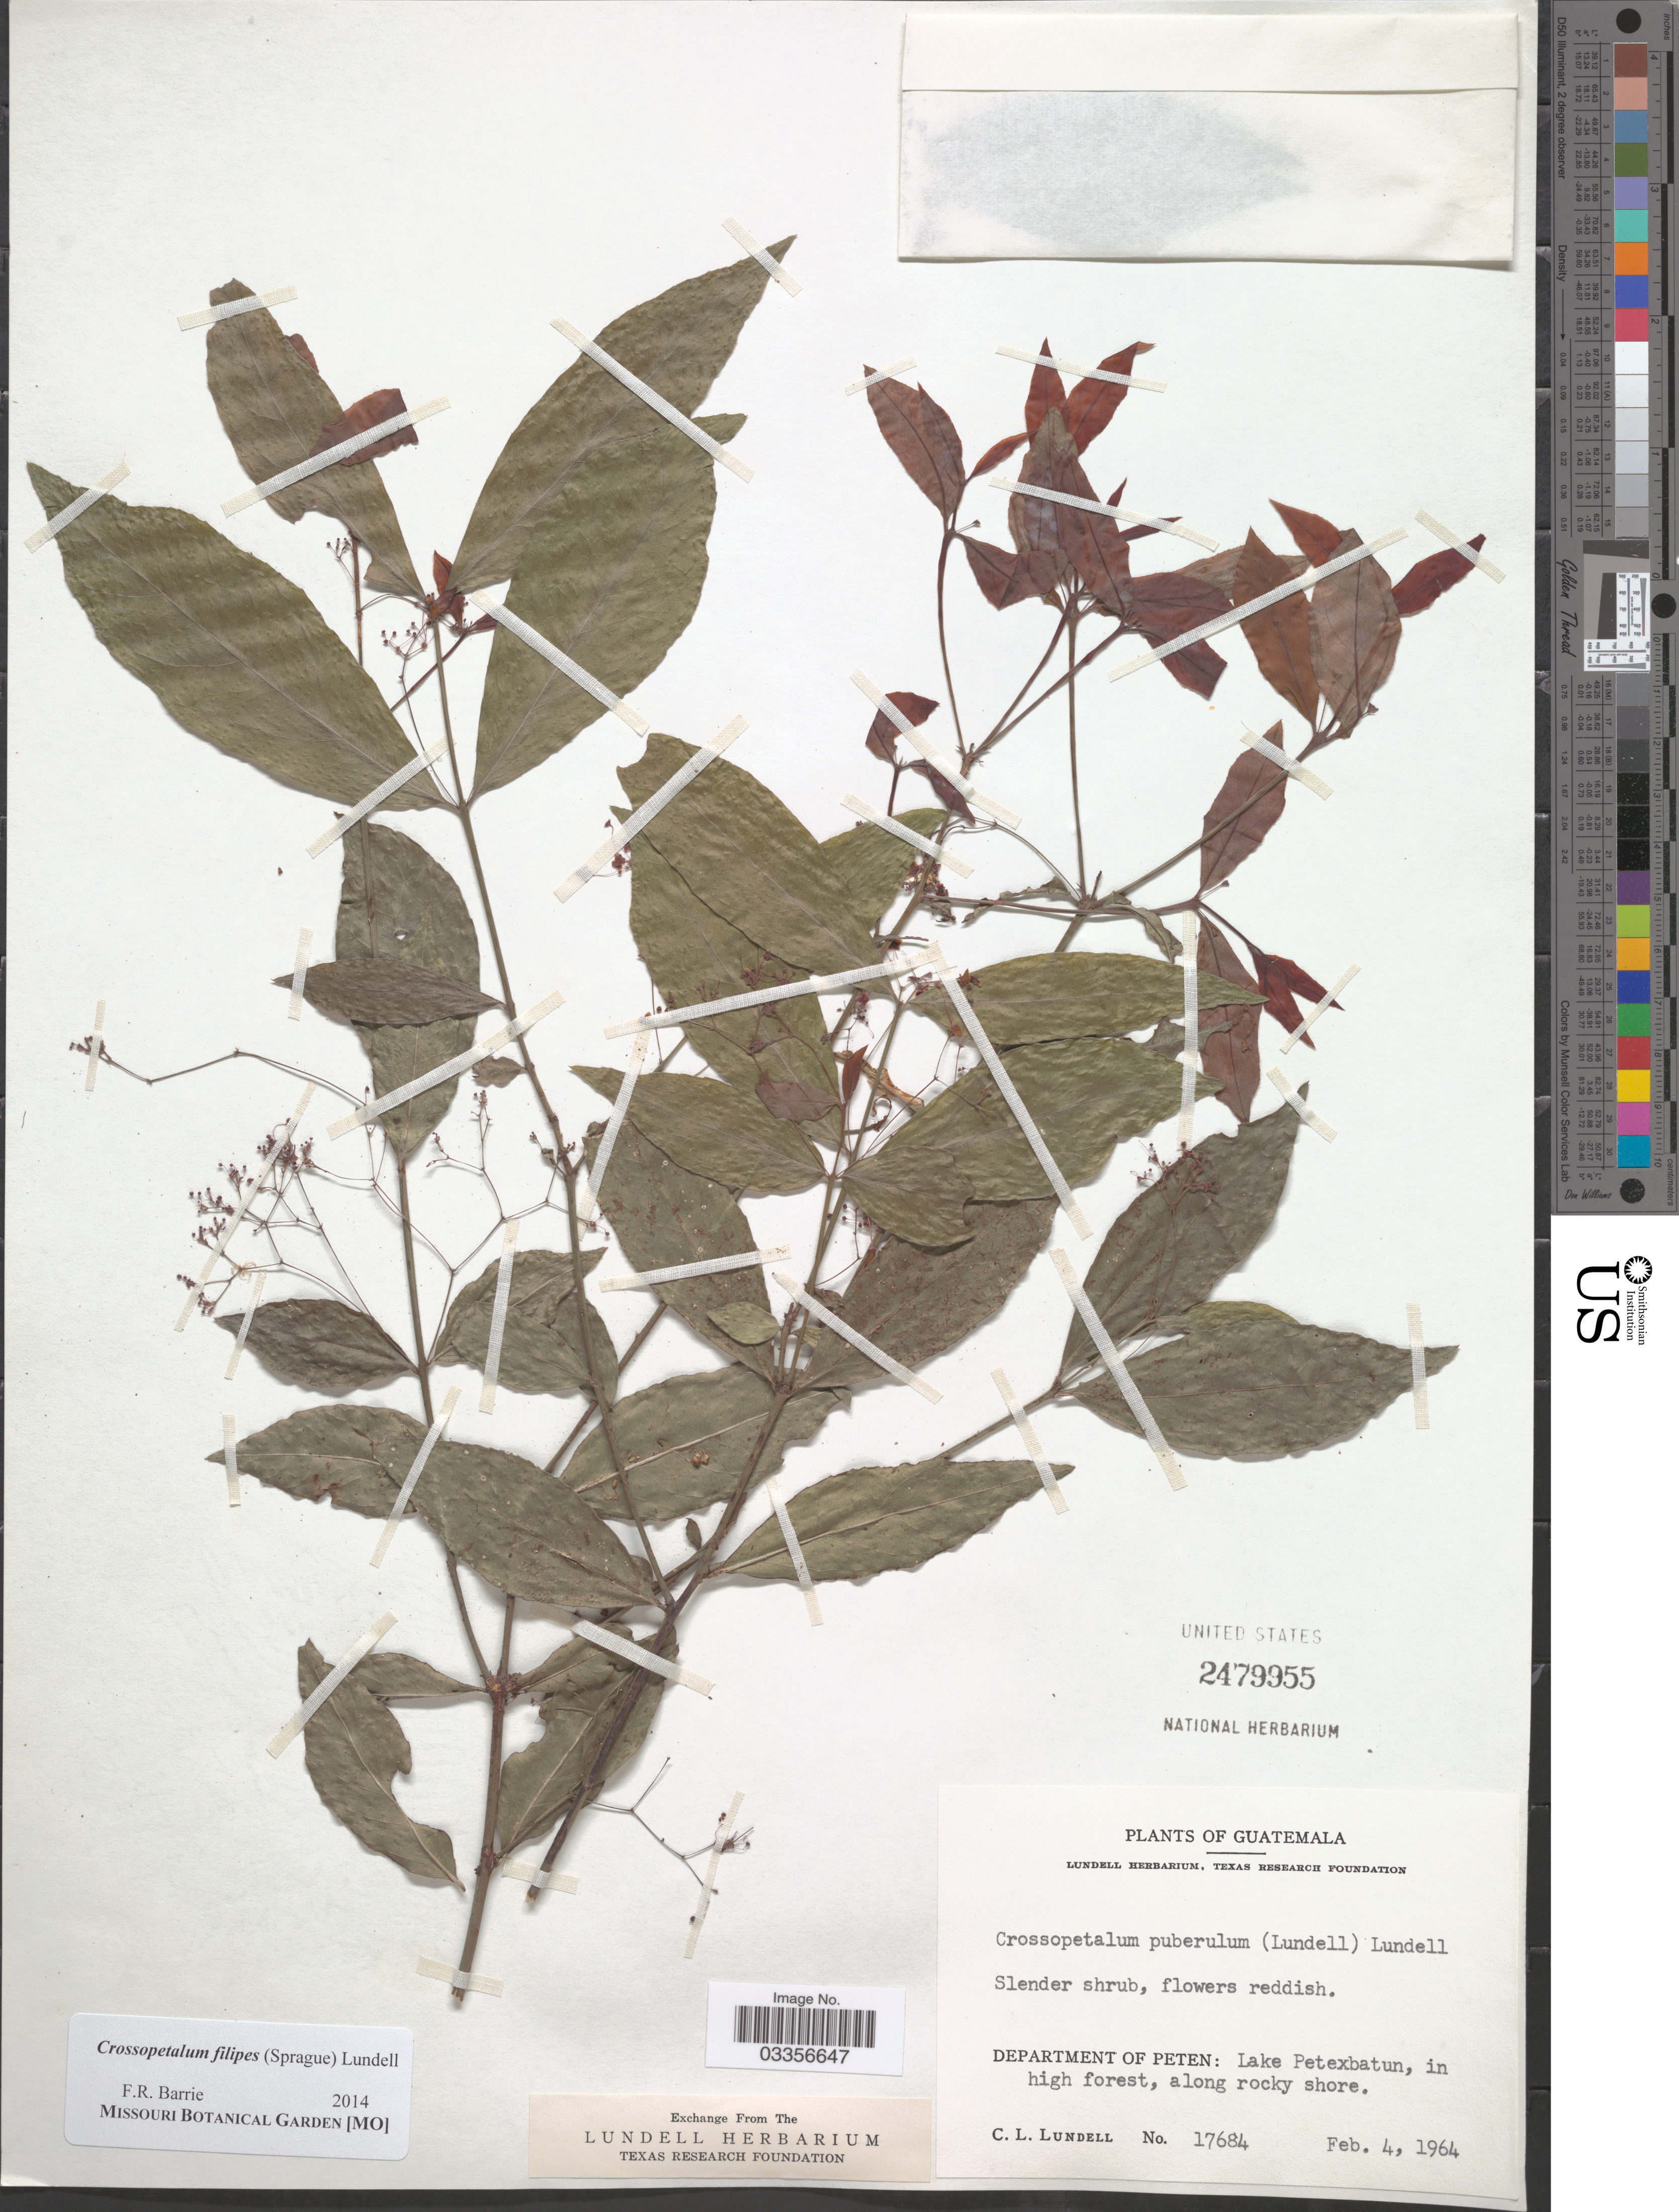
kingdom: Plantae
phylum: Tracheophyta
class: Magnoliopsida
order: Celastrales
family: Celastraceae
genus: Crossopetalum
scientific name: Crossopetalum filipes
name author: (Sprague) Lundell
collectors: C. L. Lundell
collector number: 17684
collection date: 1964-02-04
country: Guatemala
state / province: El Petén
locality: Department of Peten: Lake Petexbatun.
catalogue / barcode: US 2479955